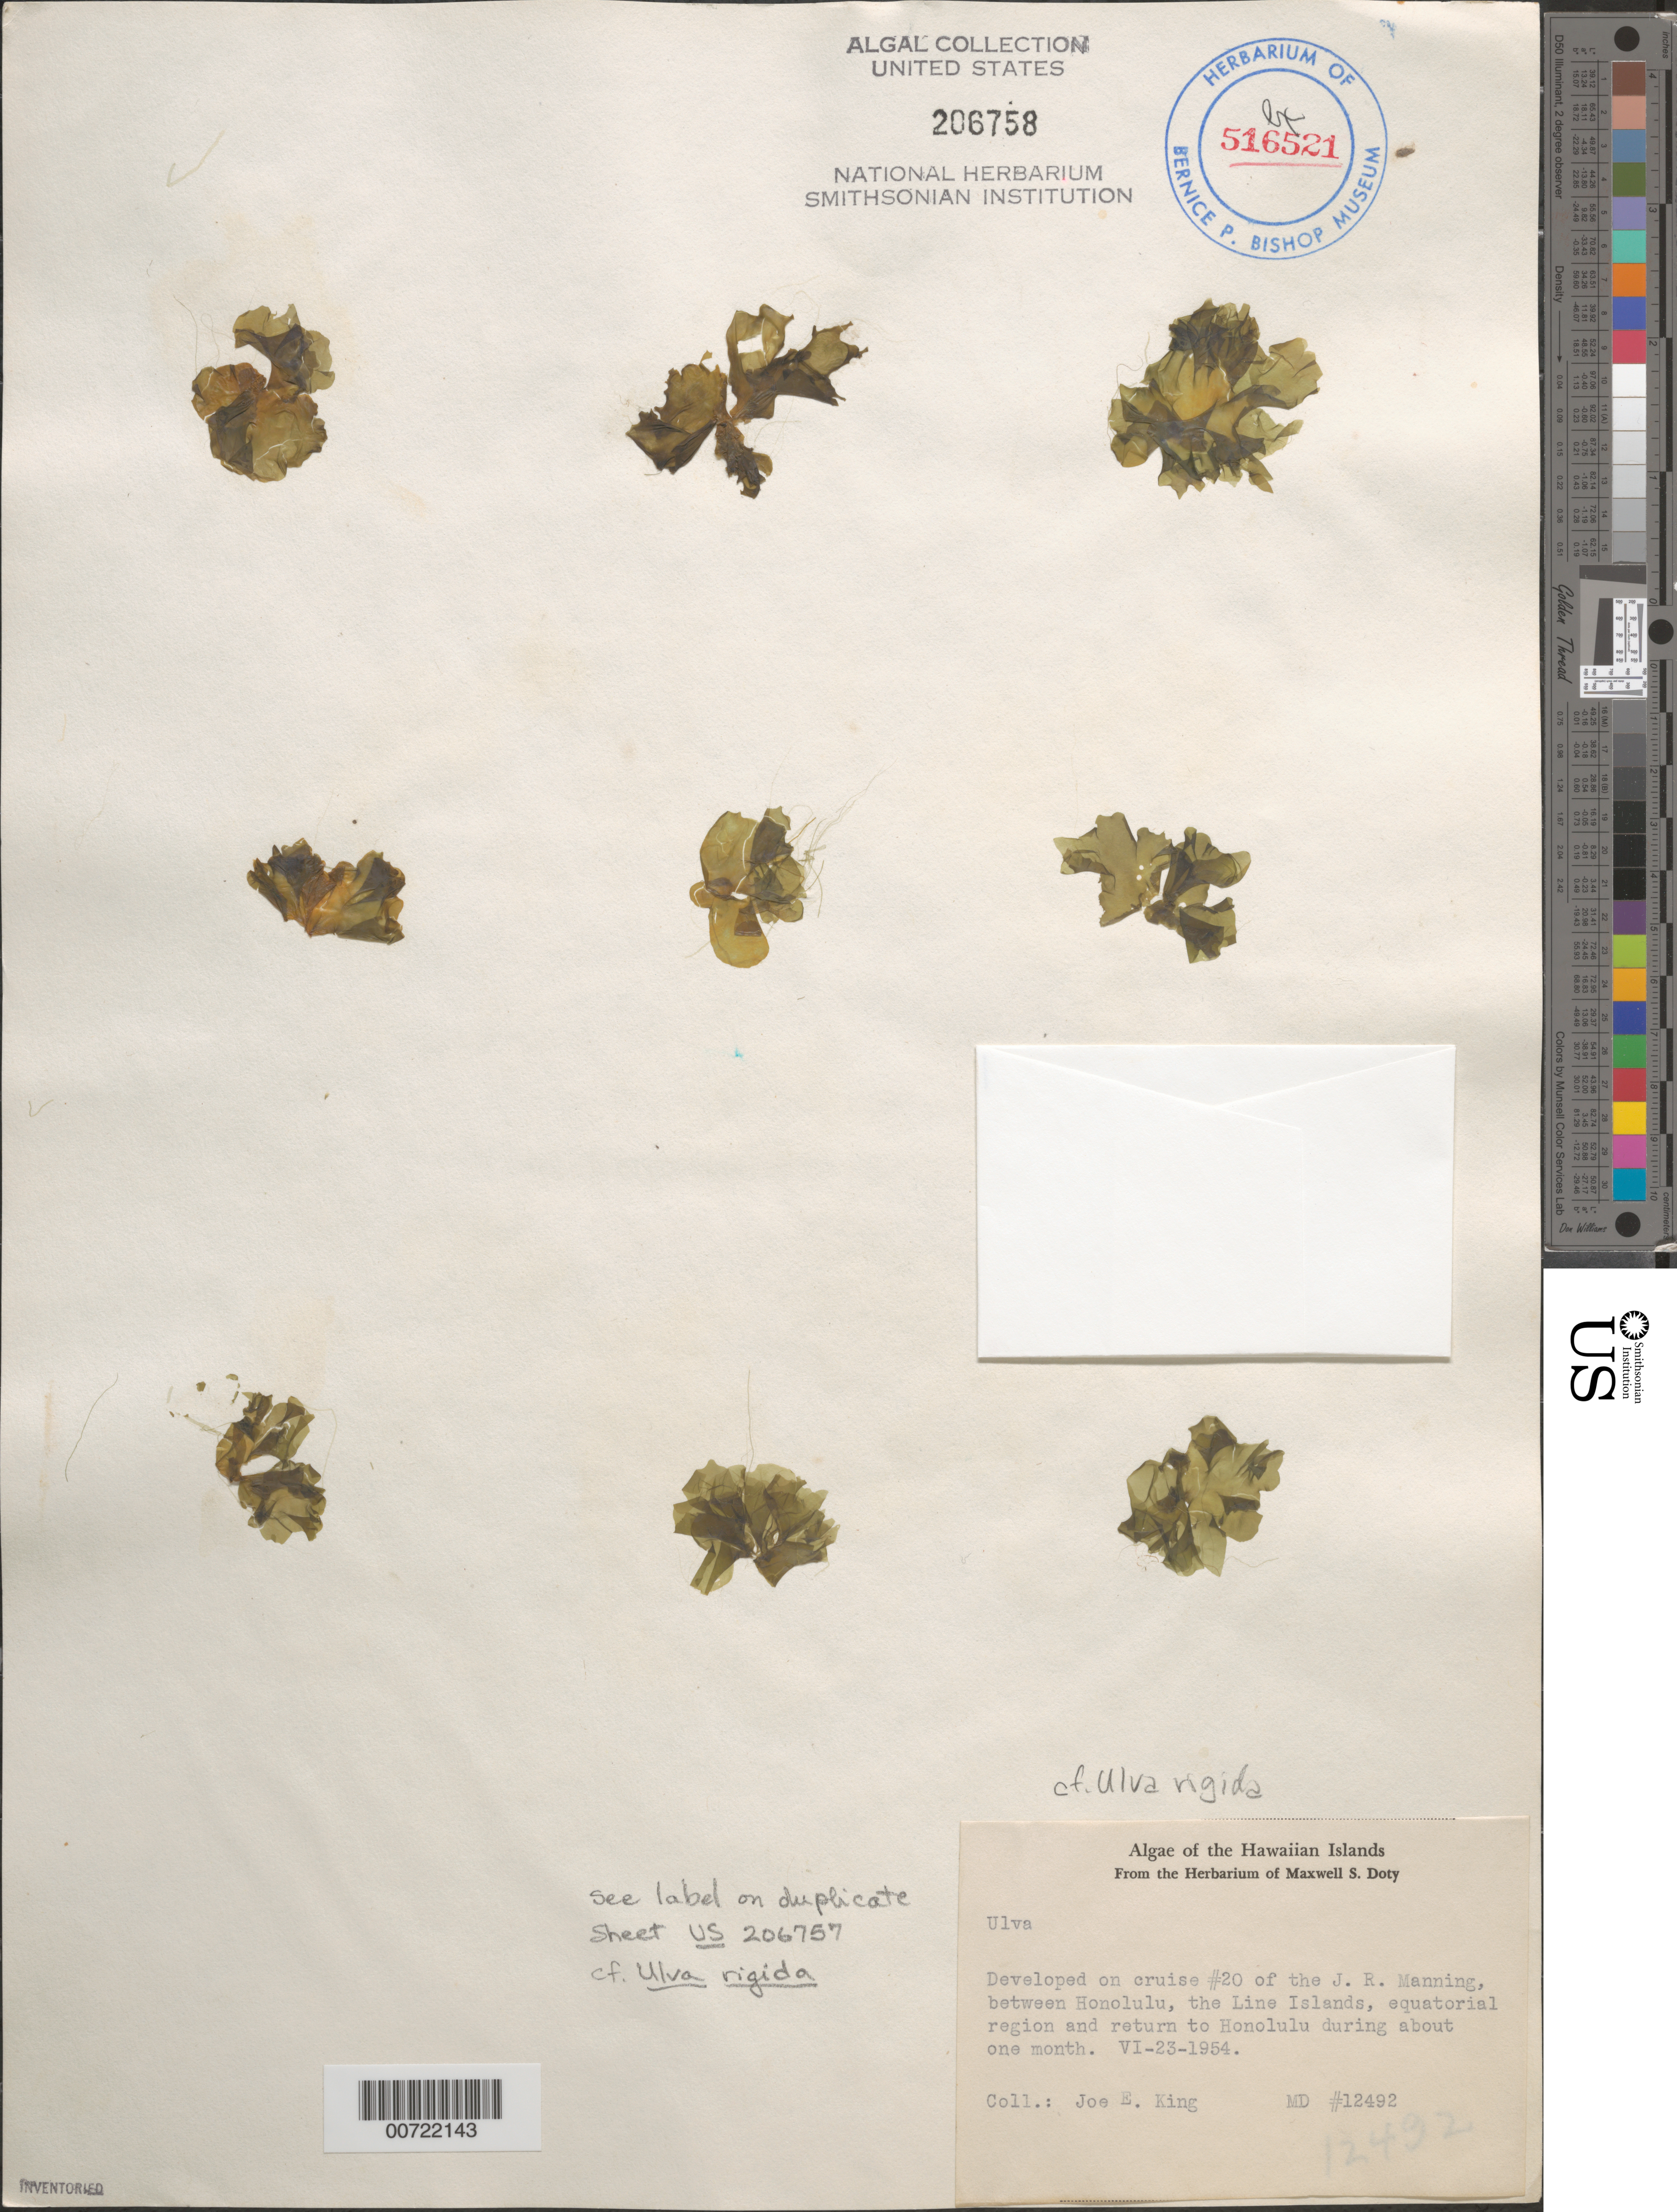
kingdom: Plantae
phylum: Chlorophyta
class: Ulvophyceae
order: Ulvales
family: Ulvaceae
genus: Ulva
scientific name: Ulva rigida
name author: C. Agardh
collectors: Joe E. King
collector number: MSD 12492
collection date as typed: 23 Jun 1954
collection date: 1954-06-23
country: United States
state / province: Hawaii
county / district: Honolulu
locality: Developed on cruise 20 of the John R. Manning between Honolulu (Hawaii), the Line Islands, equatorial region and return to Honolulu during about 1 month, ending 23 June 1954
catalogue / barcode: US 206758